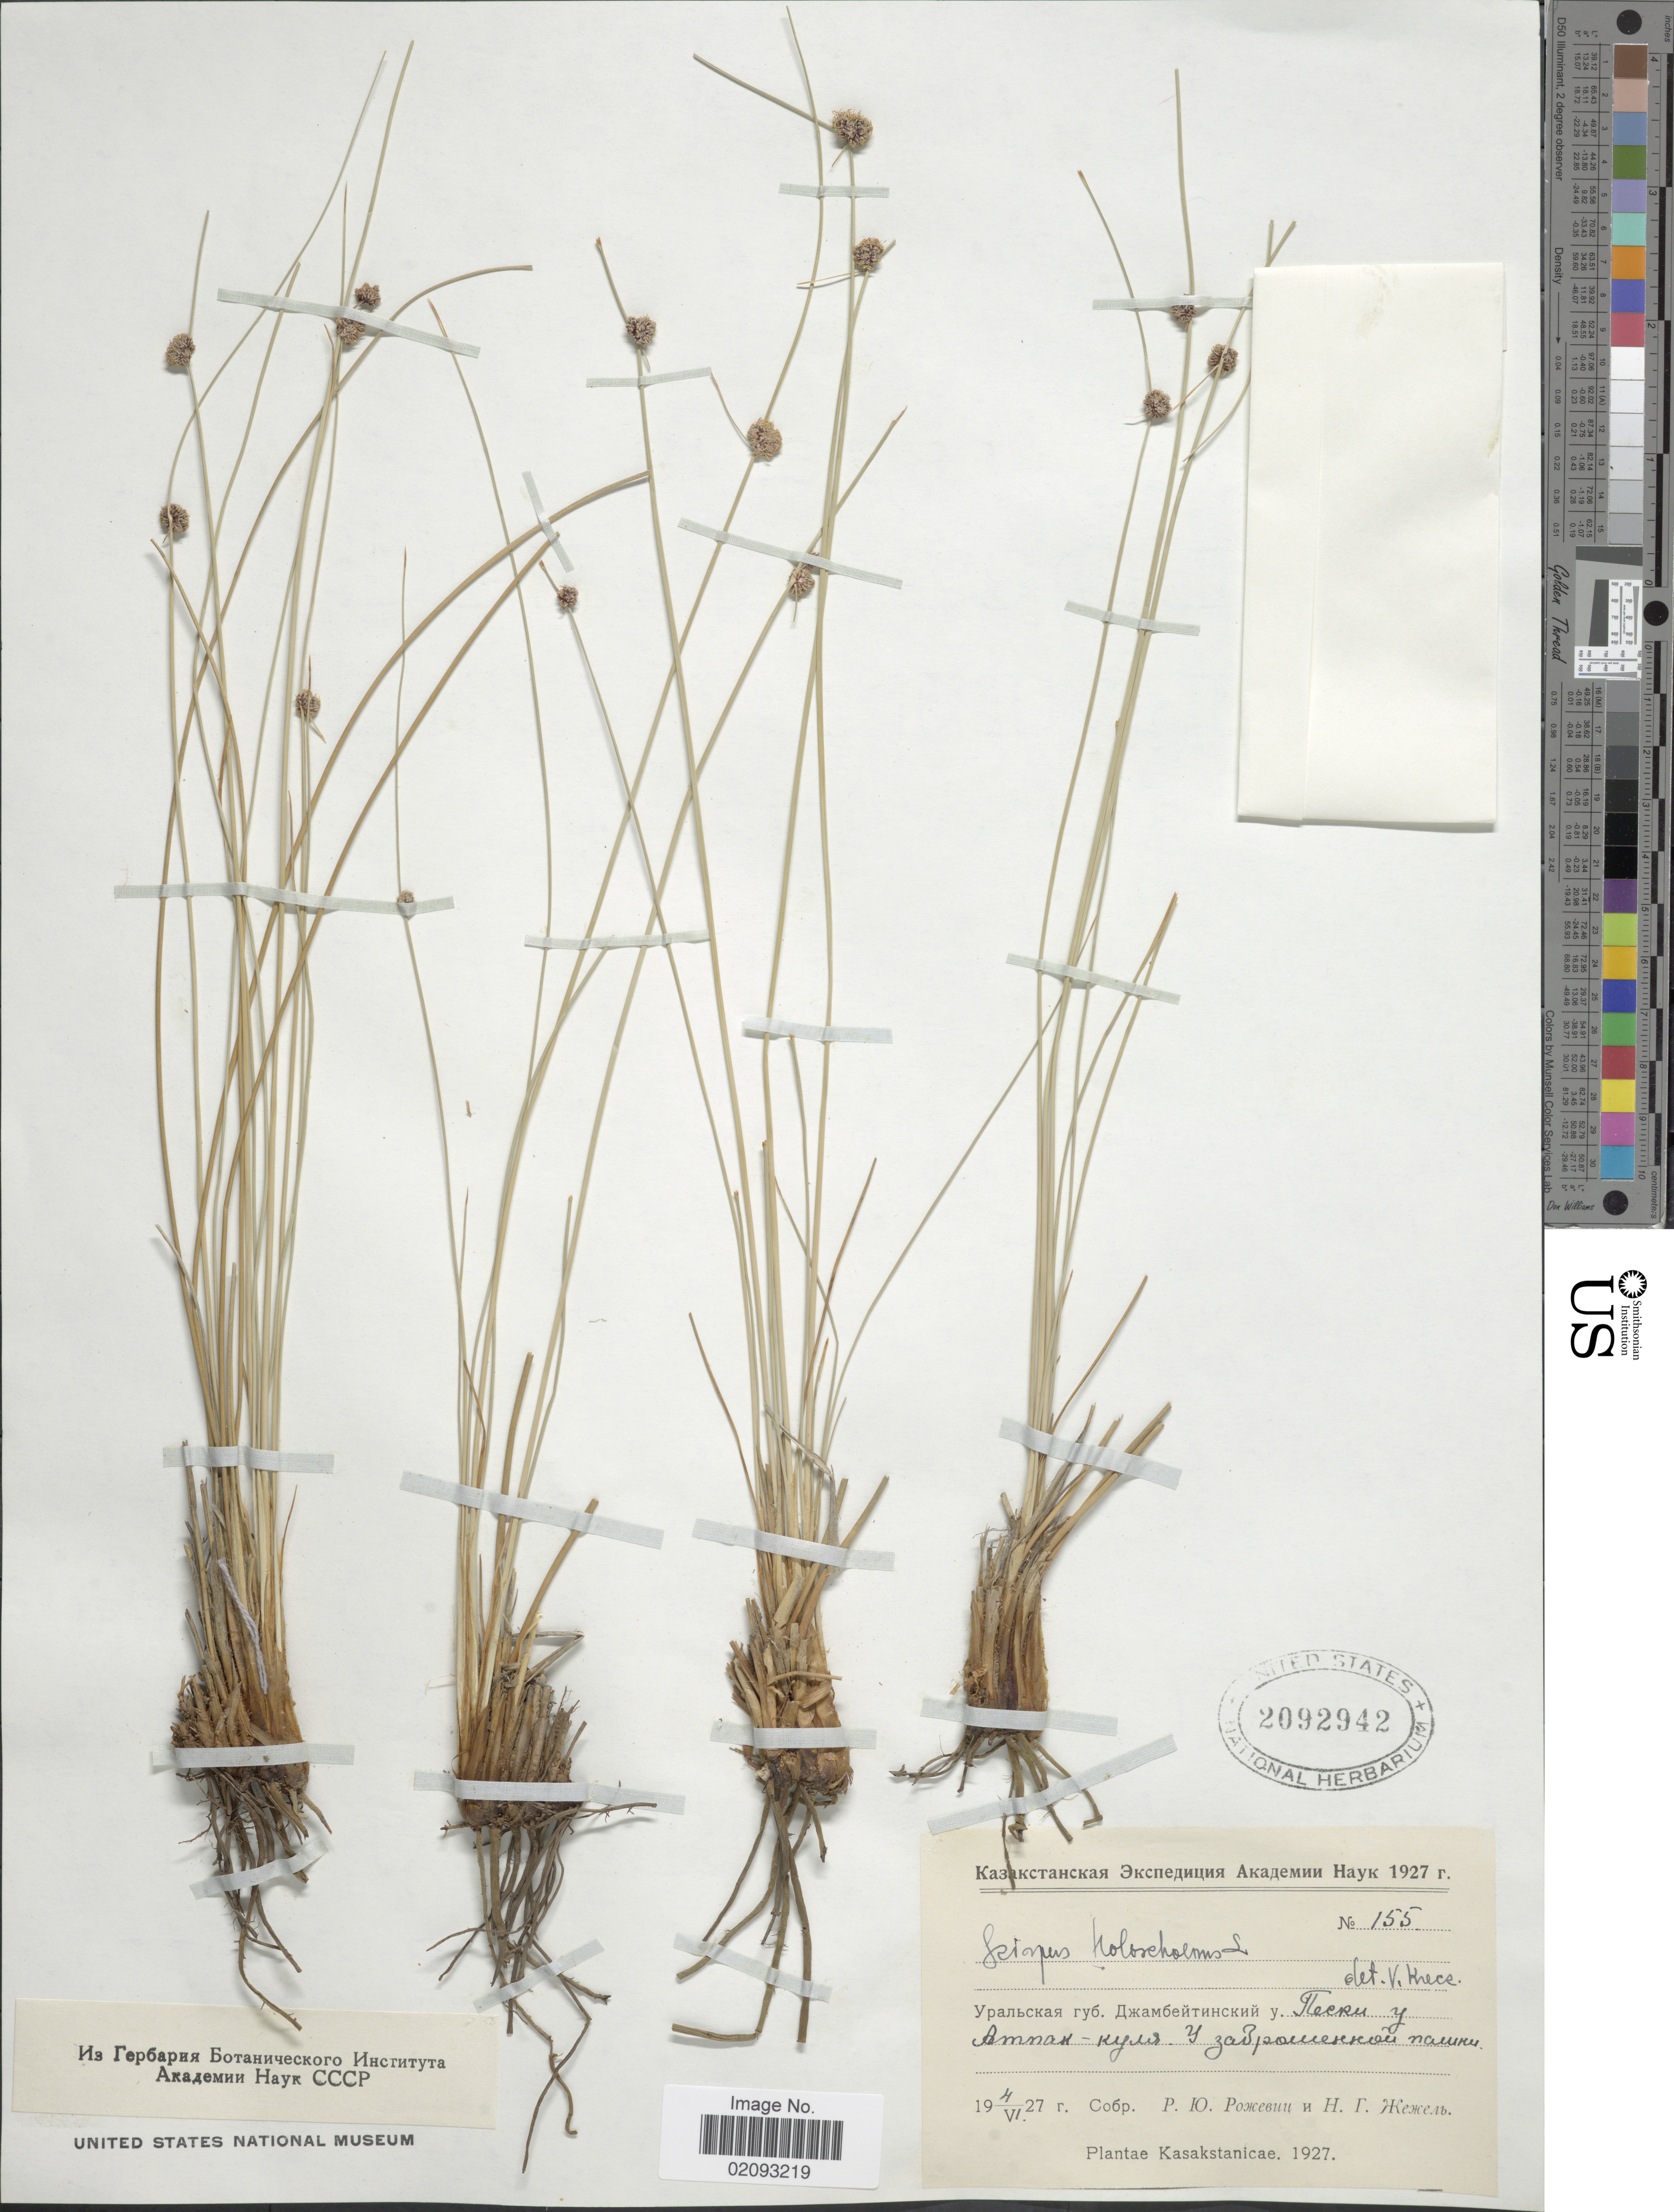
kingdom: Plantae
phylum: Tracheophyta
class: Liliopsida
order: Poales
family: Cyperaceae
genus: Scirpoides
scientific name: Scirpoides holoschoenus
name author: (L.) Soják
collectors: R. Rozhevits & N. Zhezhel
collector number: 155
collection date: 1927-06-04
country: Kazakhstan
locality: Near Atpan- Kul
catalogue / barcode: US 2092942